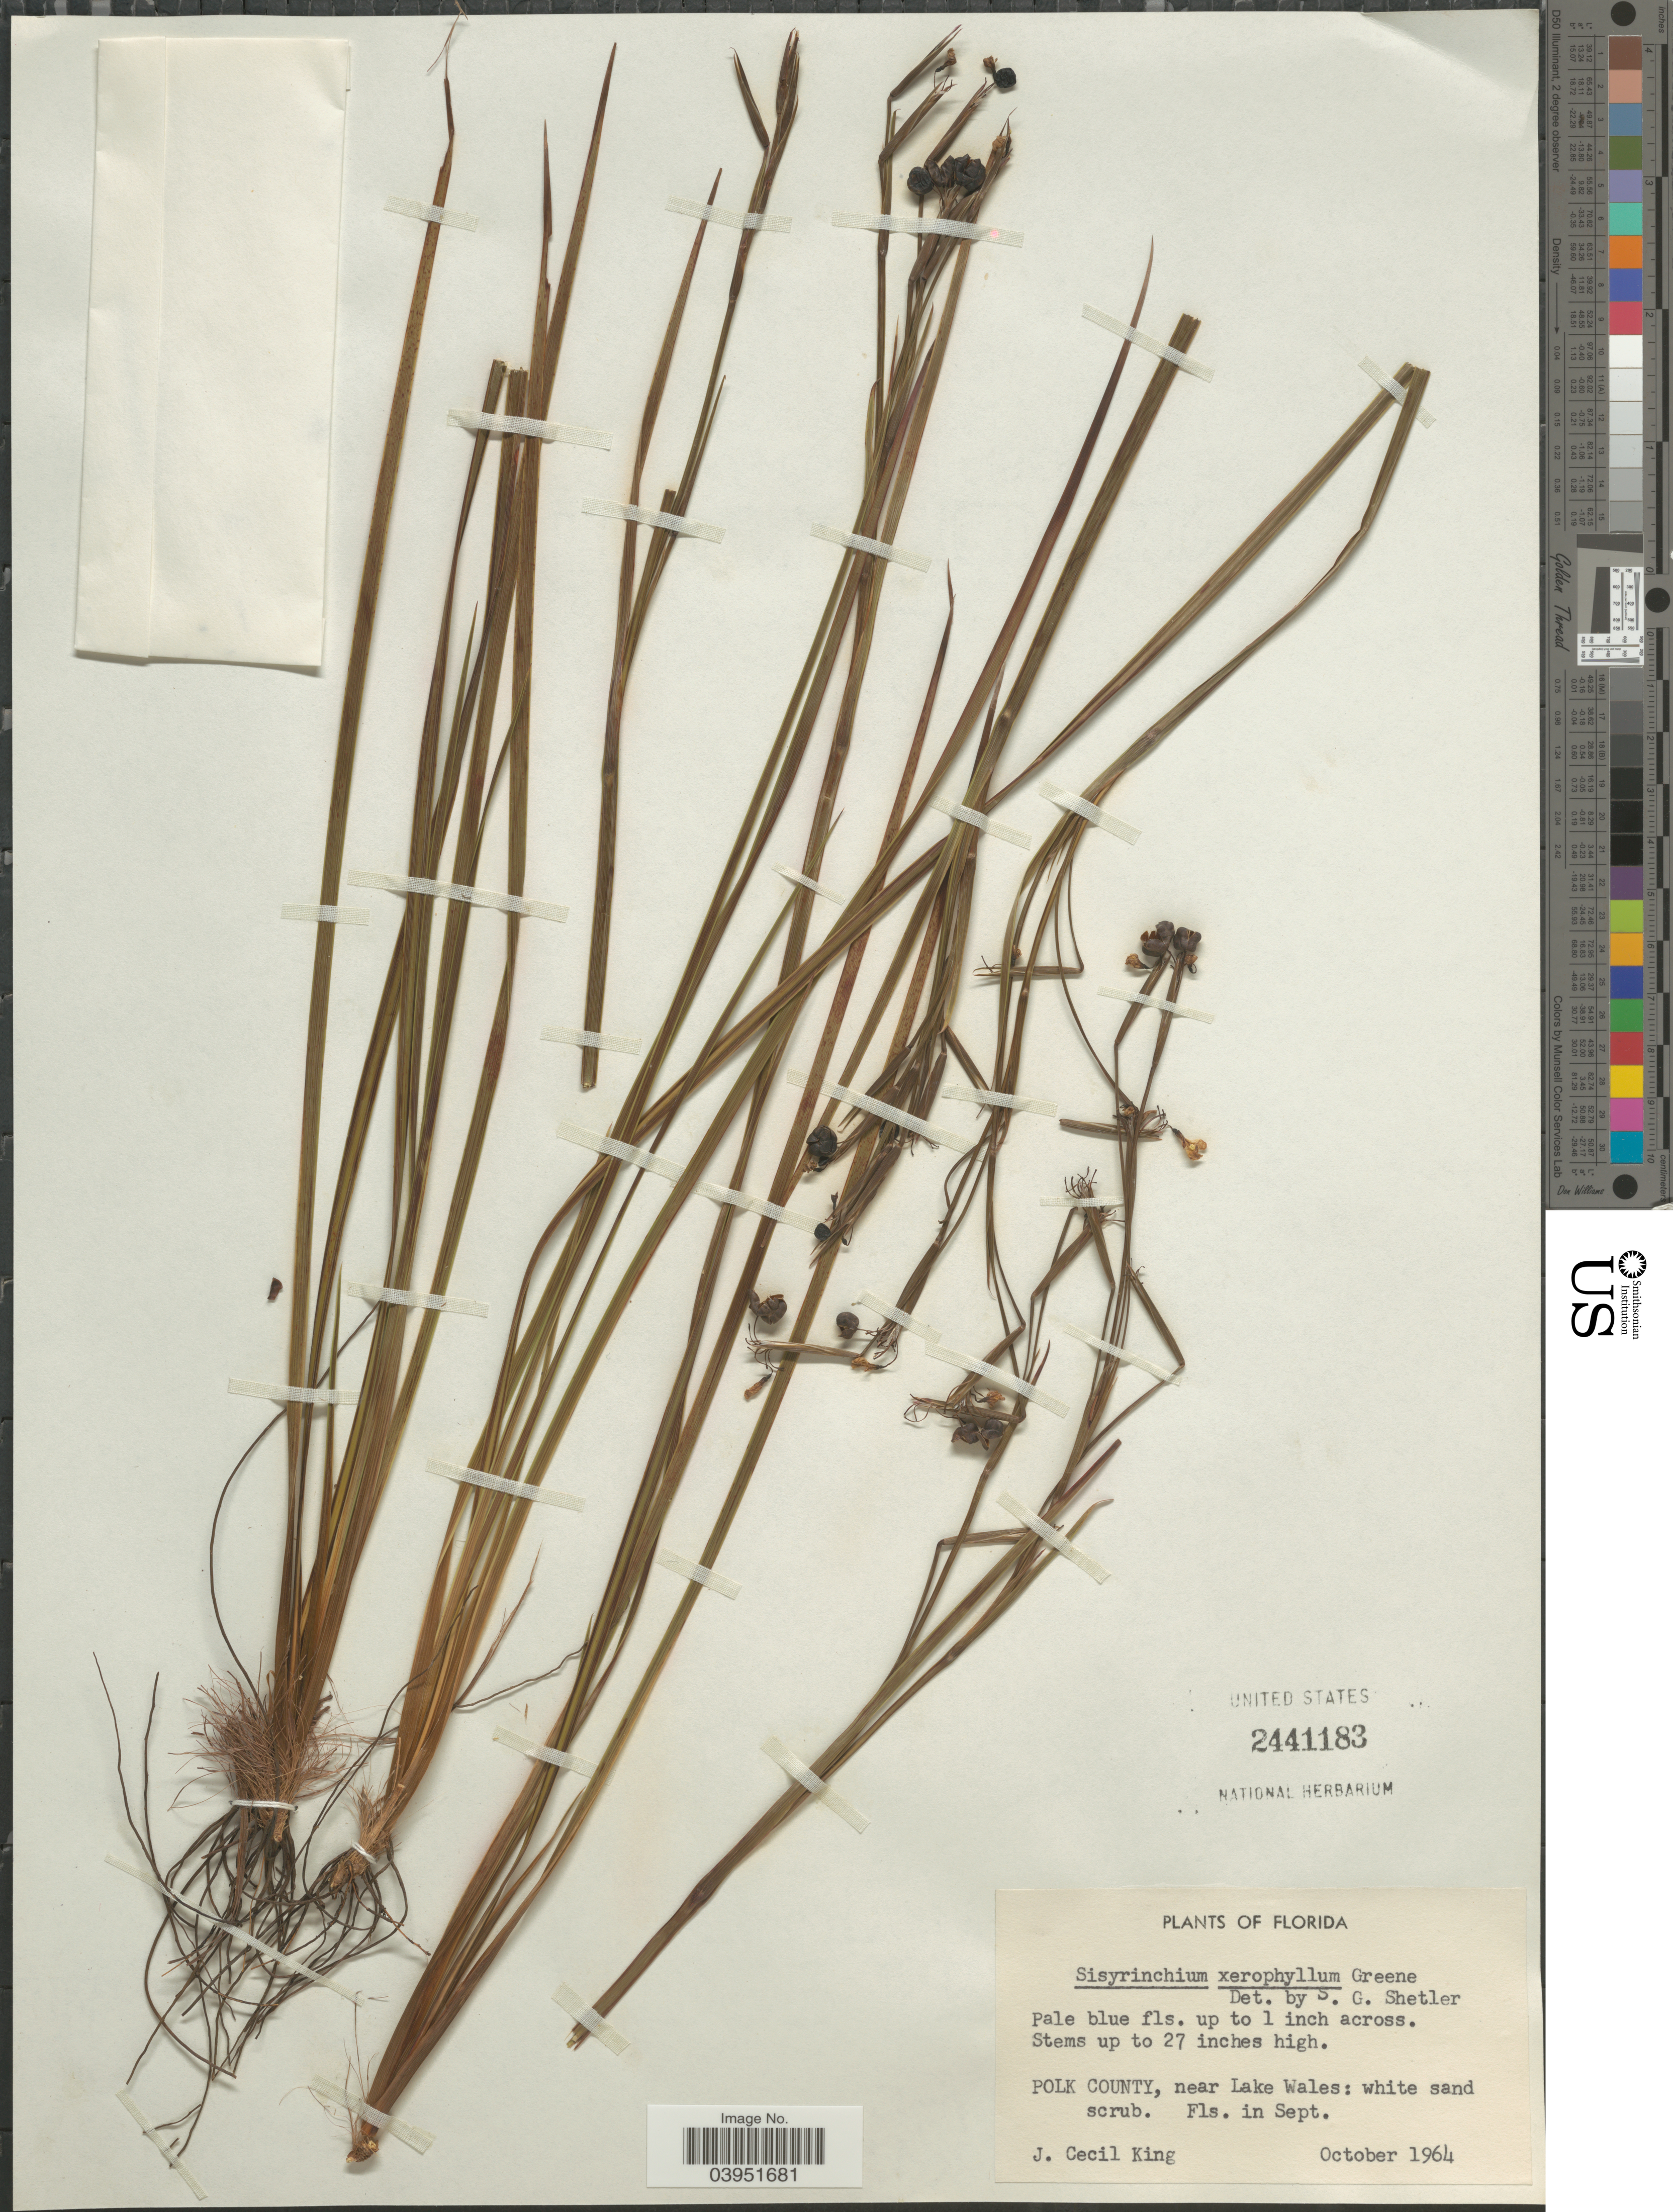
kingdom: Plantae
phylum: Tracheophyta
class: Liliopsida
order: Asparagales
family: Iridaceae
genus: Sisyrinchium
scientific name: Sisyrinchium solstitiale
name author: E.P. Bicknell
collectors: J. King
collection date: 1964-10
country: United States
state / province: Florida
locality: Polk County, near Lake Wales.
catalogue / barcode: US 2441183